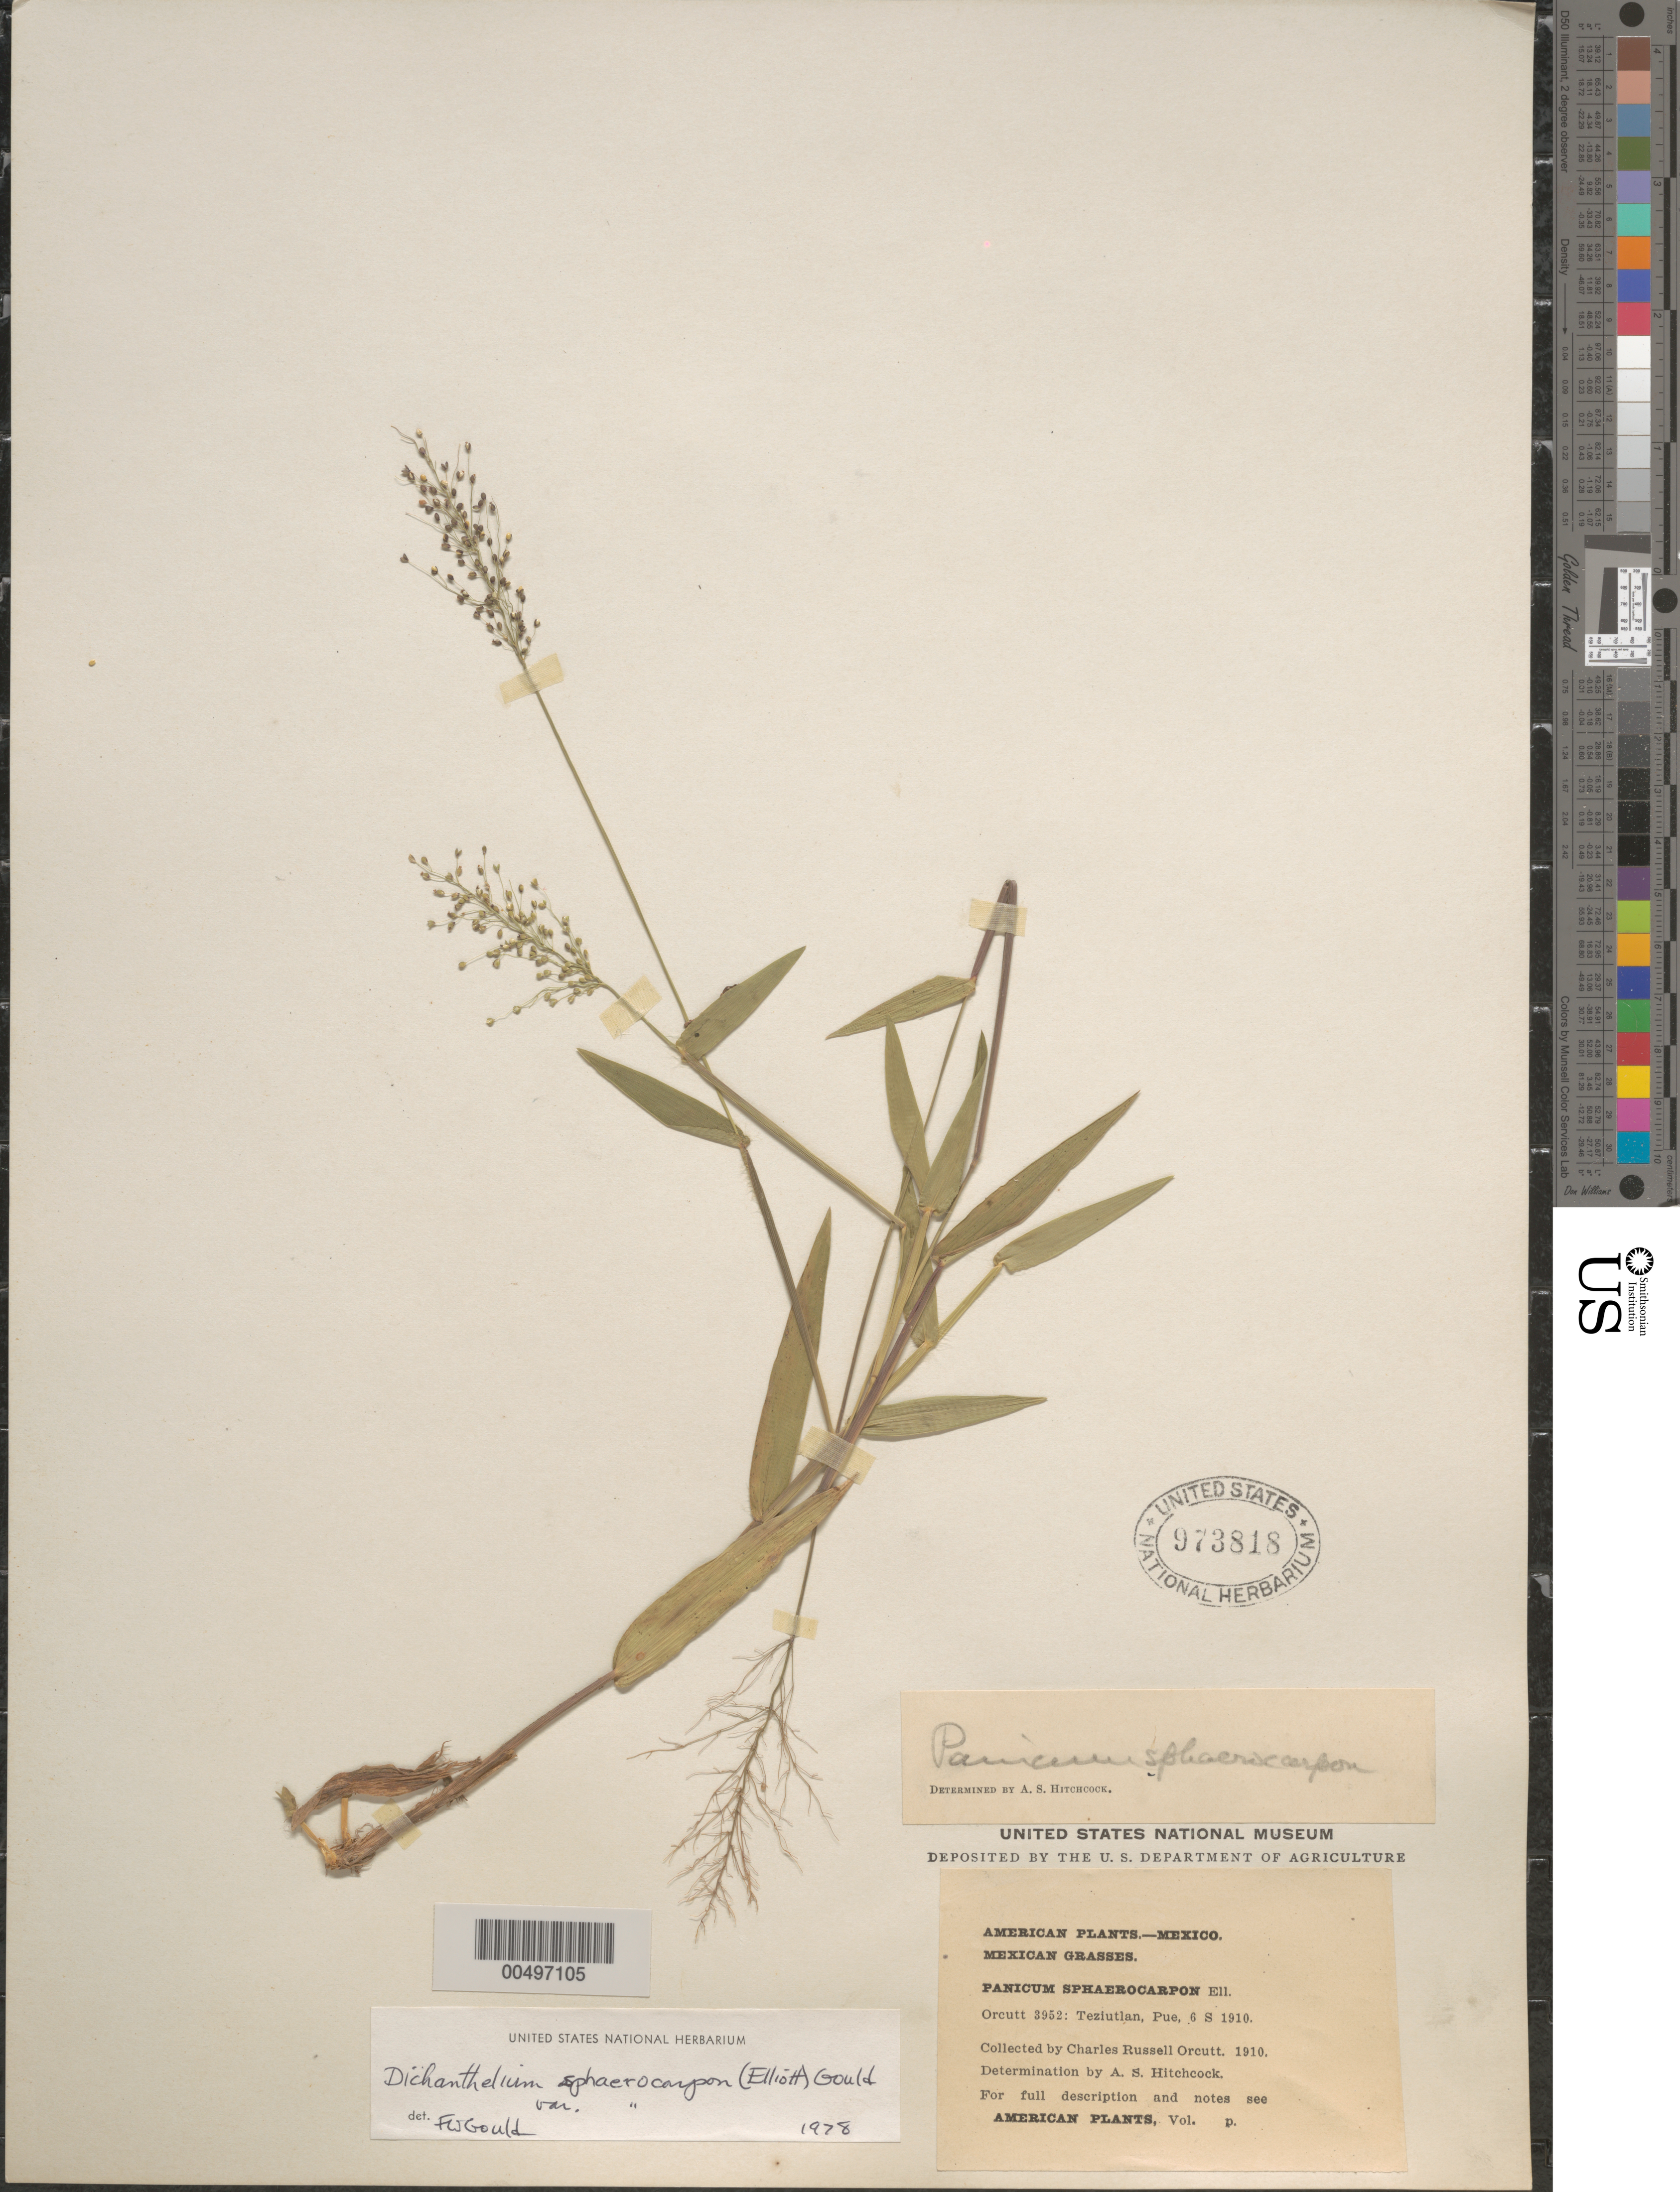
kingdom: Plantae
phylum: Tracheophyta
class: Liliopsida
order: Poales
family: Poaceae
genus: Dichanthelium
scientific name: Dichanthelium sphaerocarpon var. sphaerocarpon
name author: (Elliott) Gould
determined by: Gould, F. W.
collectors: C. R. Orcutt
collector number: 3952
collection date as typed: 6 Sep 1910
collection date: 1910-09-06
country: Mexico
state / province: Puebla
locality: Teziutlan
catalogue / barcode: US 973818